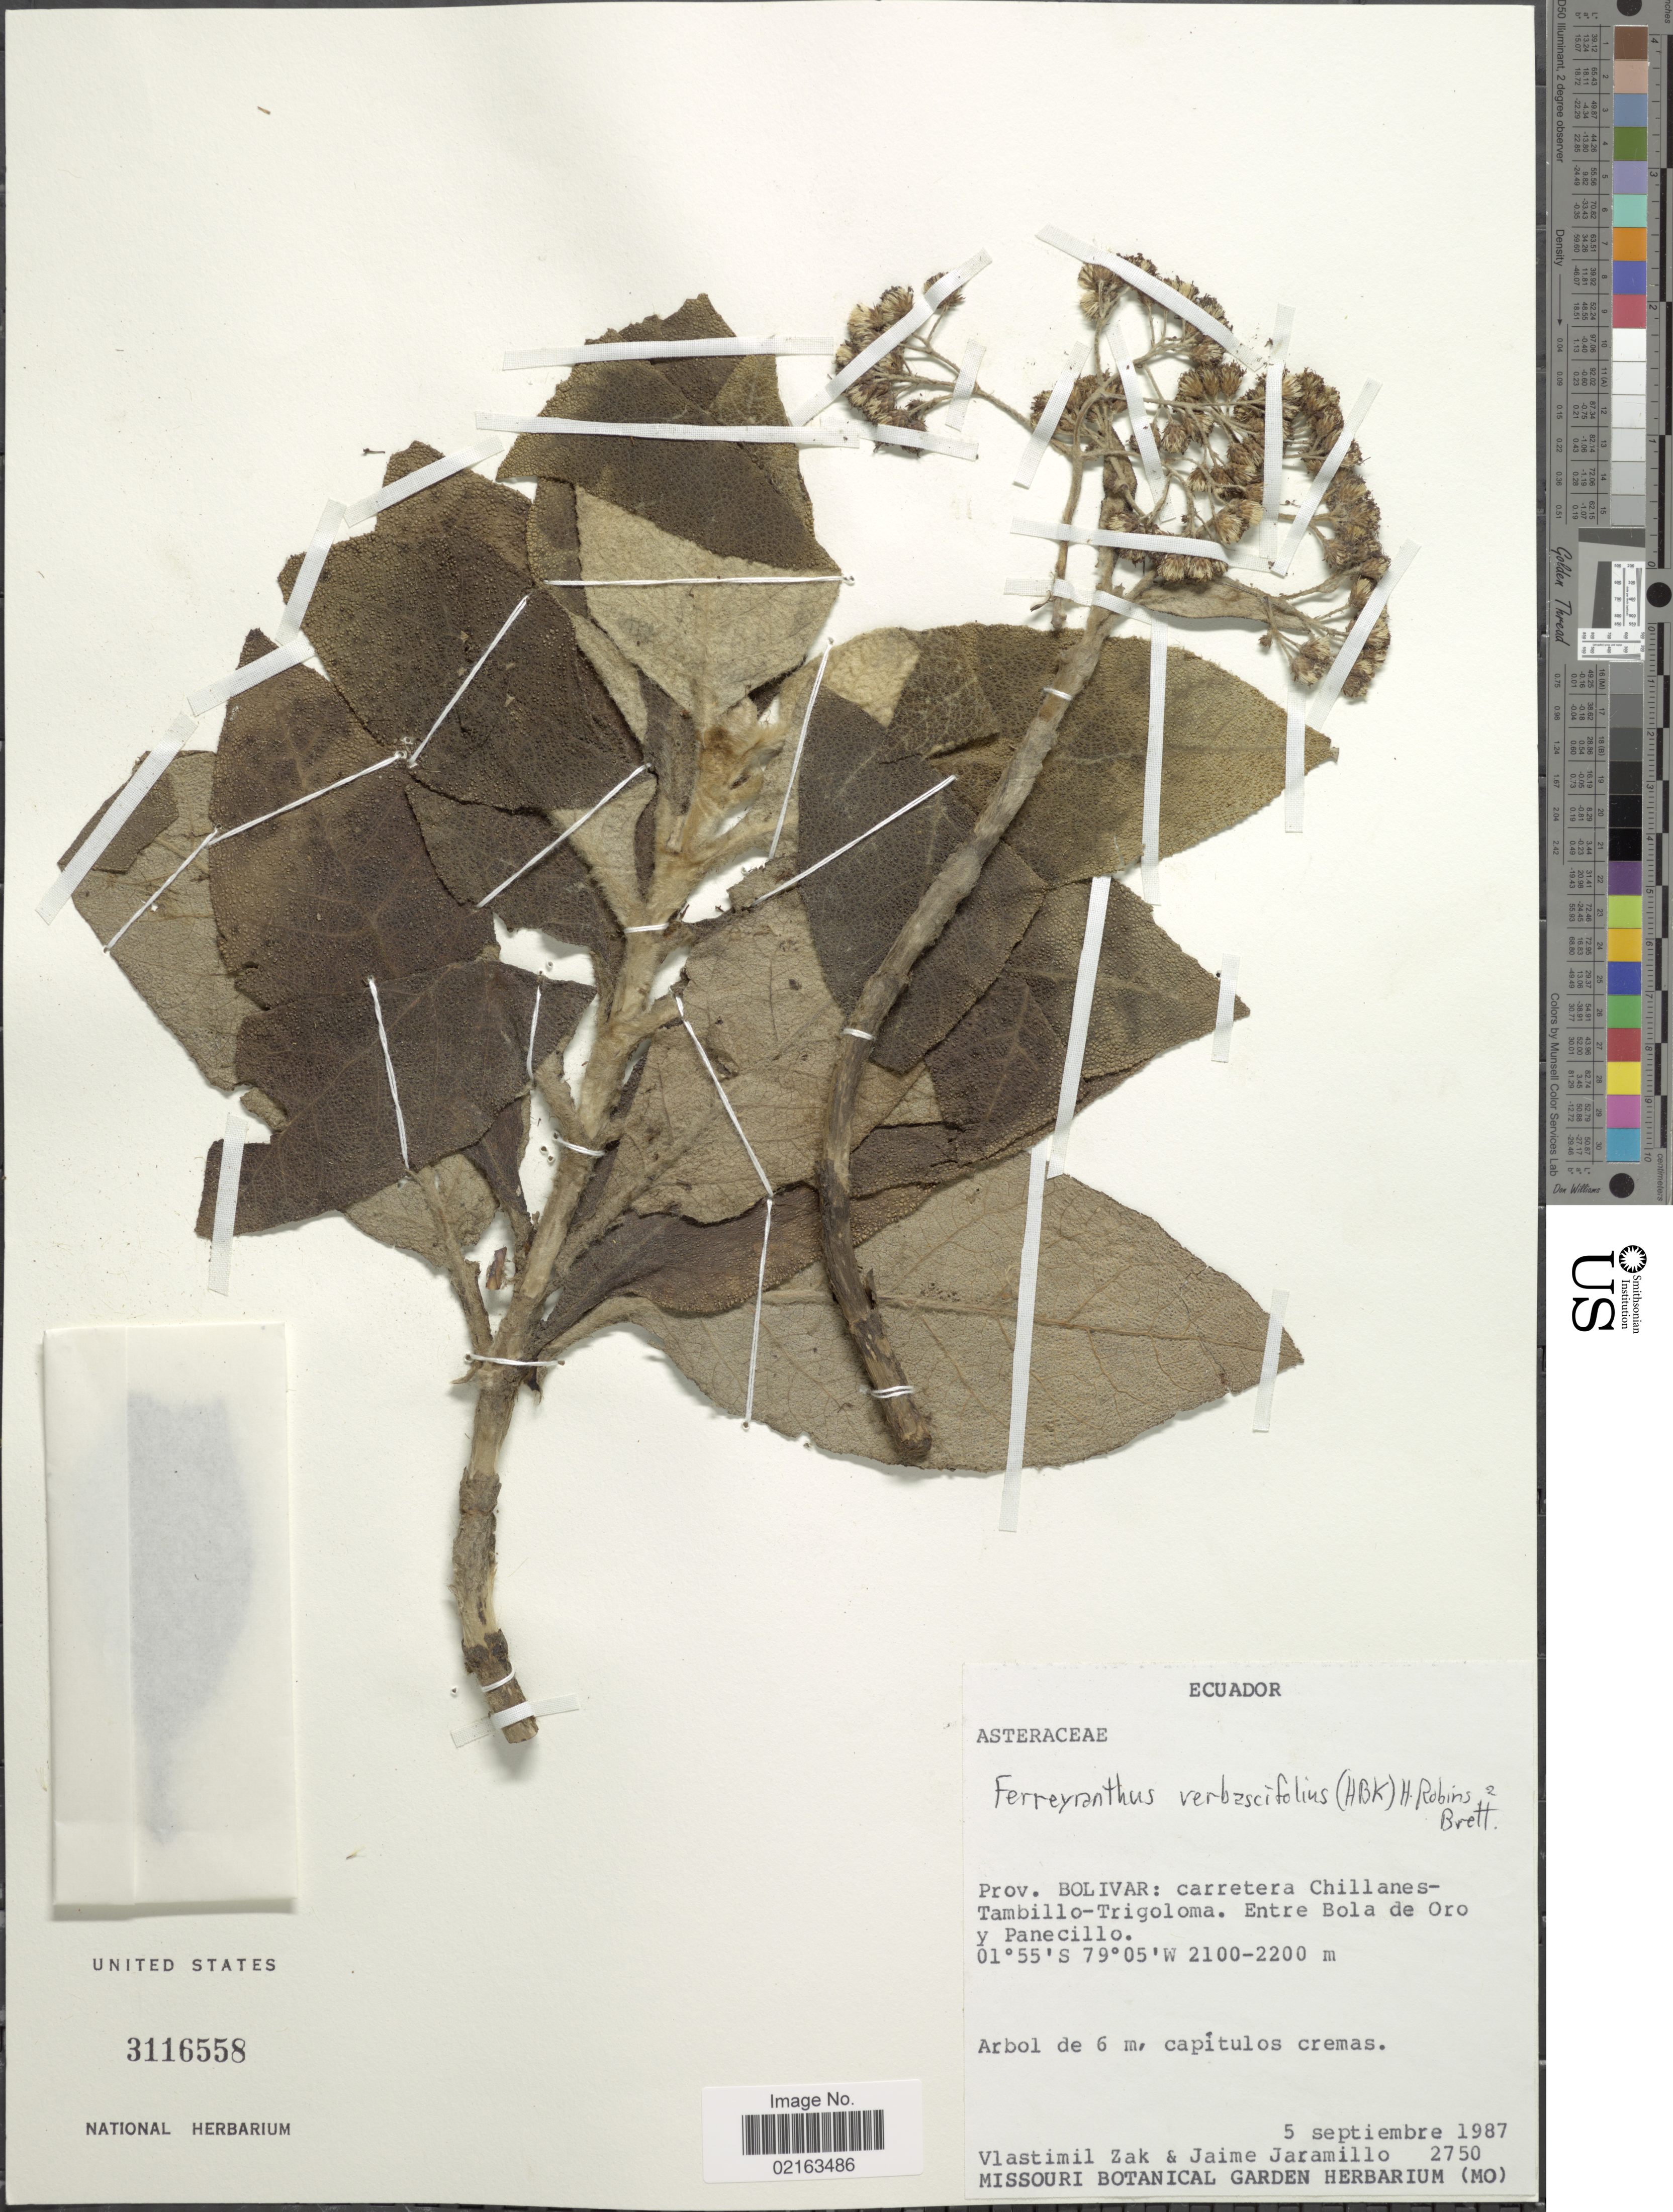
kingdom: Plantae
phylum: Tracheophyta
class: Magnoliopsida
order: Asterales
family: Asteraceae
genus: Ferreyranthus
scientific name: Ferreyranthus verbascifolius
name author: (Kunth) H. Rob. & Brettell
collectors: V. Zak & J. Jaramillo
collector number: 2750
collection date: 1987-09-05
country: Ecuador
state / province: Bolívar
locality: Prov. Bolivar: carretera Chillanes-Tambillo-Trigoloma. Entre Bola de Oro y Panecillo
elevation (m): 2100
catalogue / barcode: US 3116558